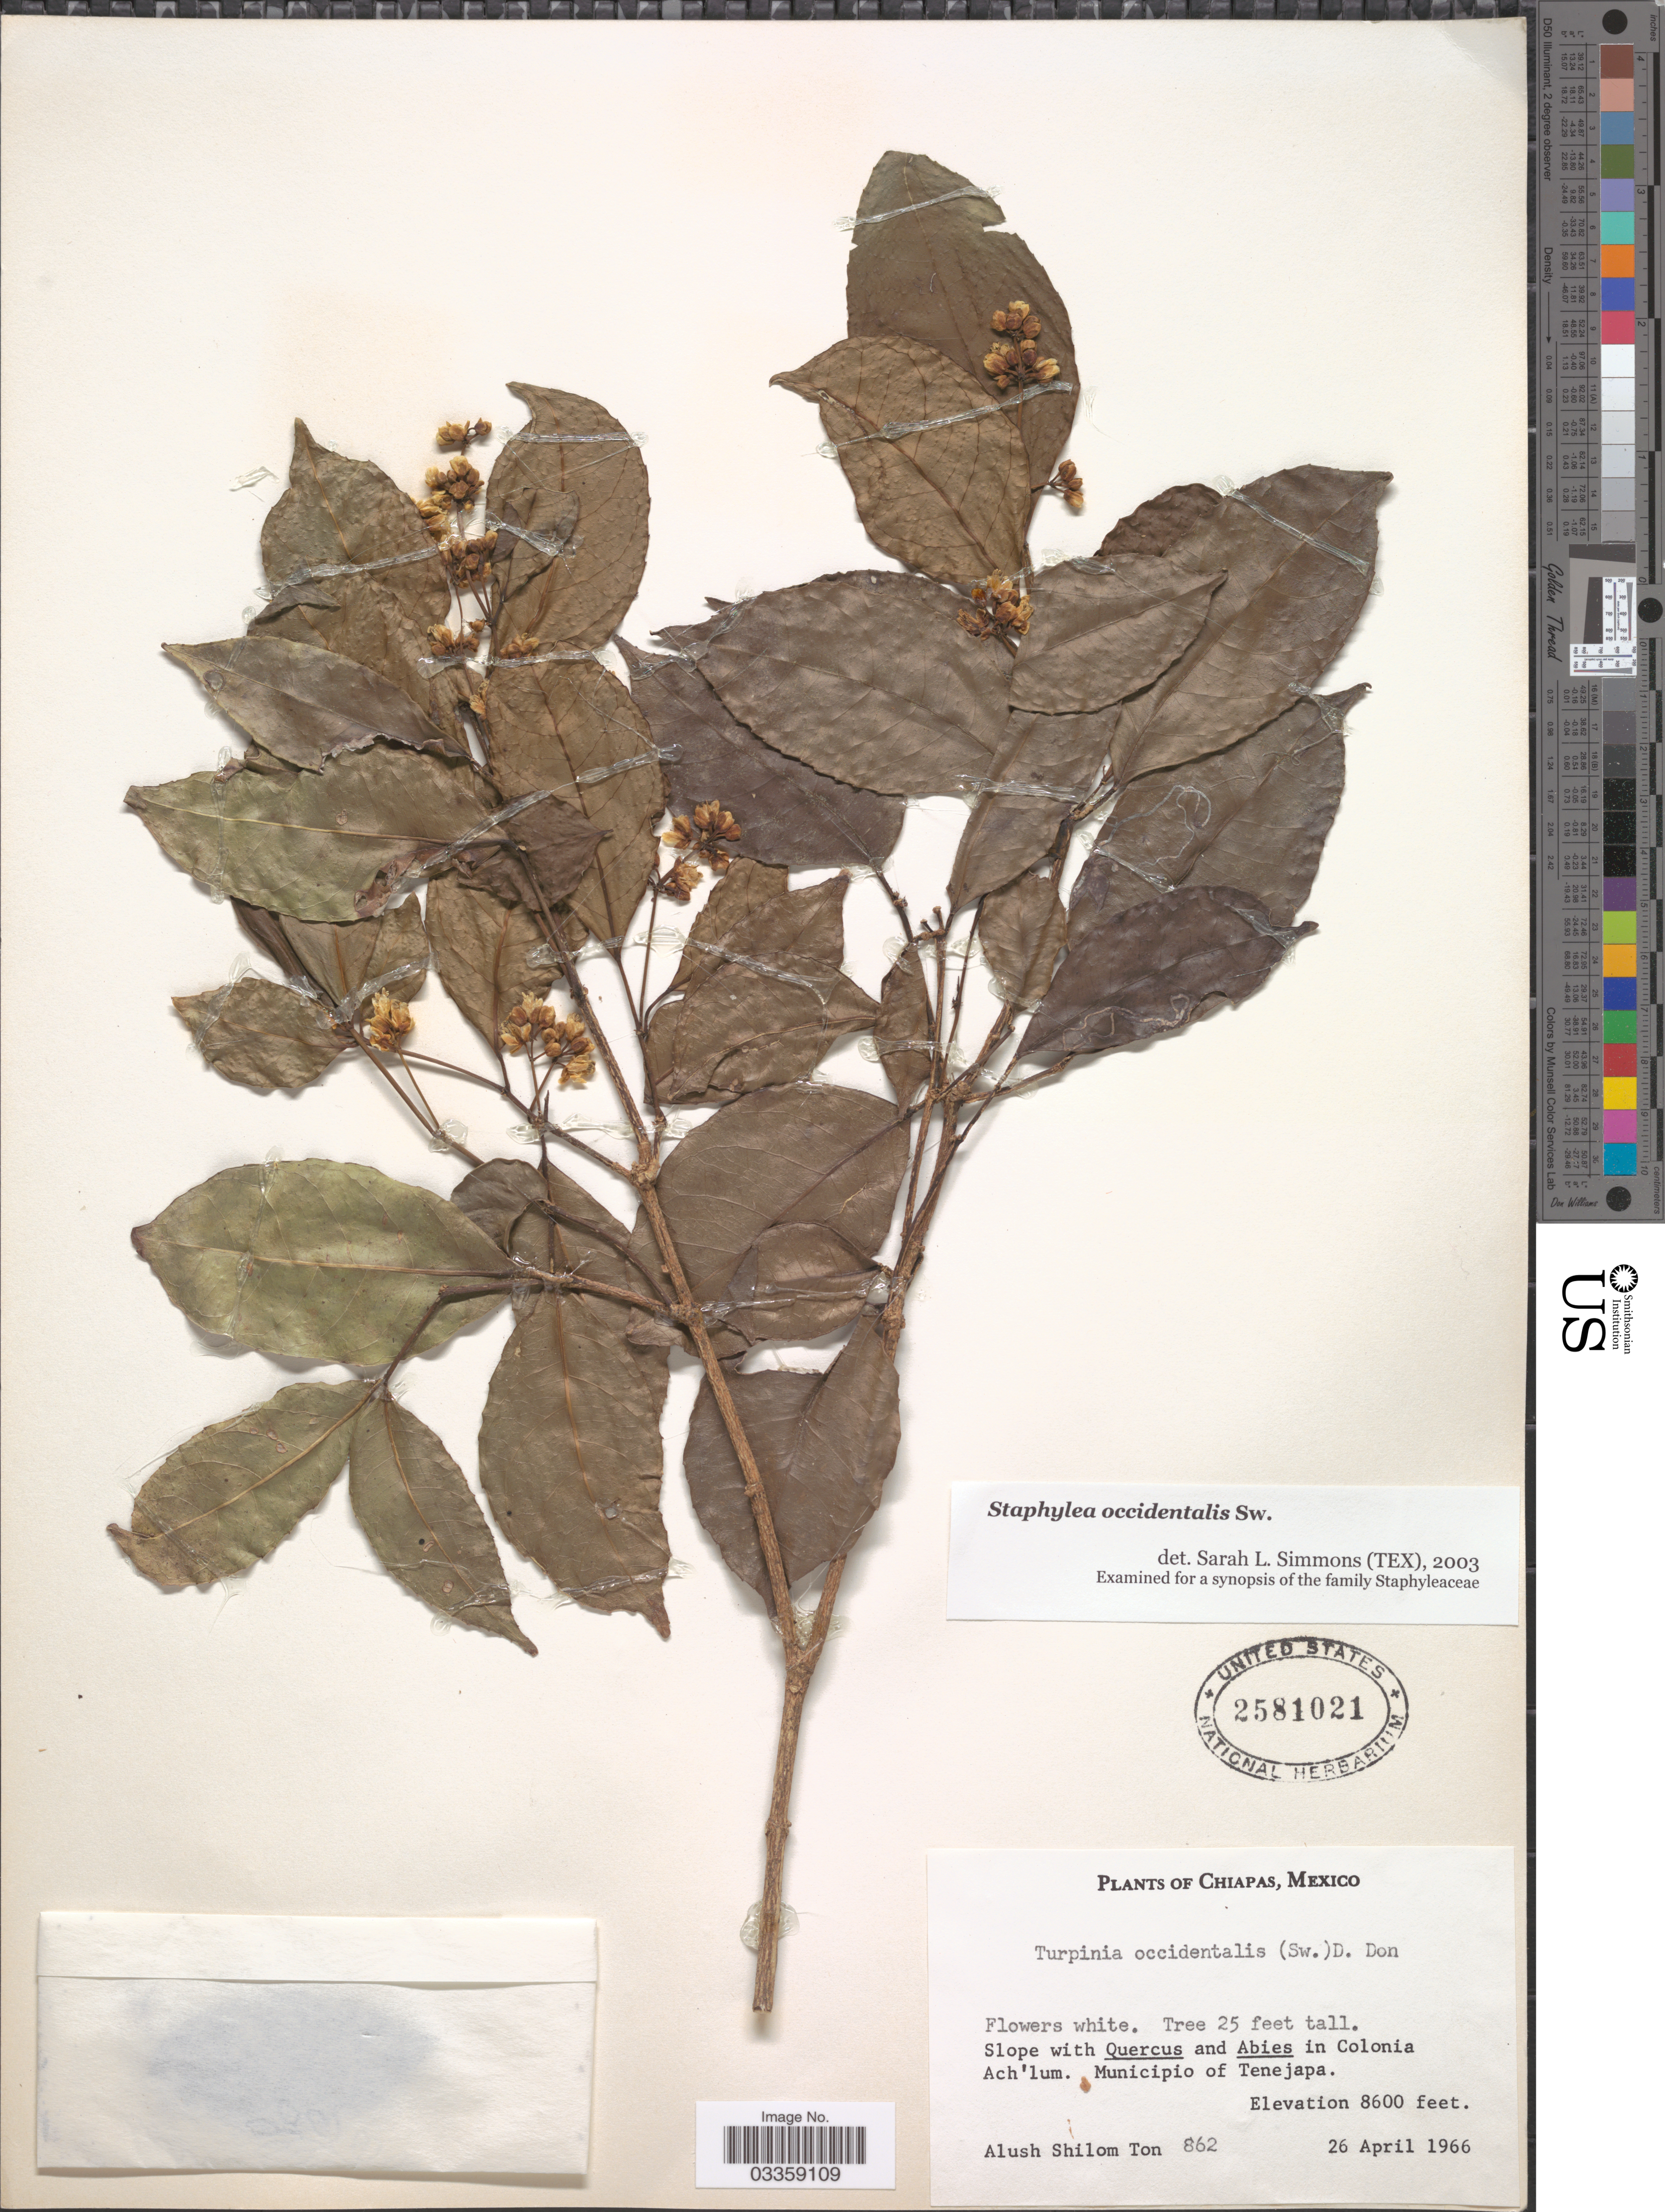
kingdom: Plantae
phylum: Tracheophyta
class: Magnoliopsida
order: Crossosomatales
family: Staphyleaceae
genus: Turpinia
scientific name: Turpinia occidentalis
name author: (Sw.) G. Don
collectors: A. S. Ton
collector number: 862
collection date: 1966-04-26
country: Mexico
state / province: Chiapas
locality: In Colonia Ach'lum. Municipio of Tenejapa.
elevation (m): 2621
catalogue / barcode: US 2581021